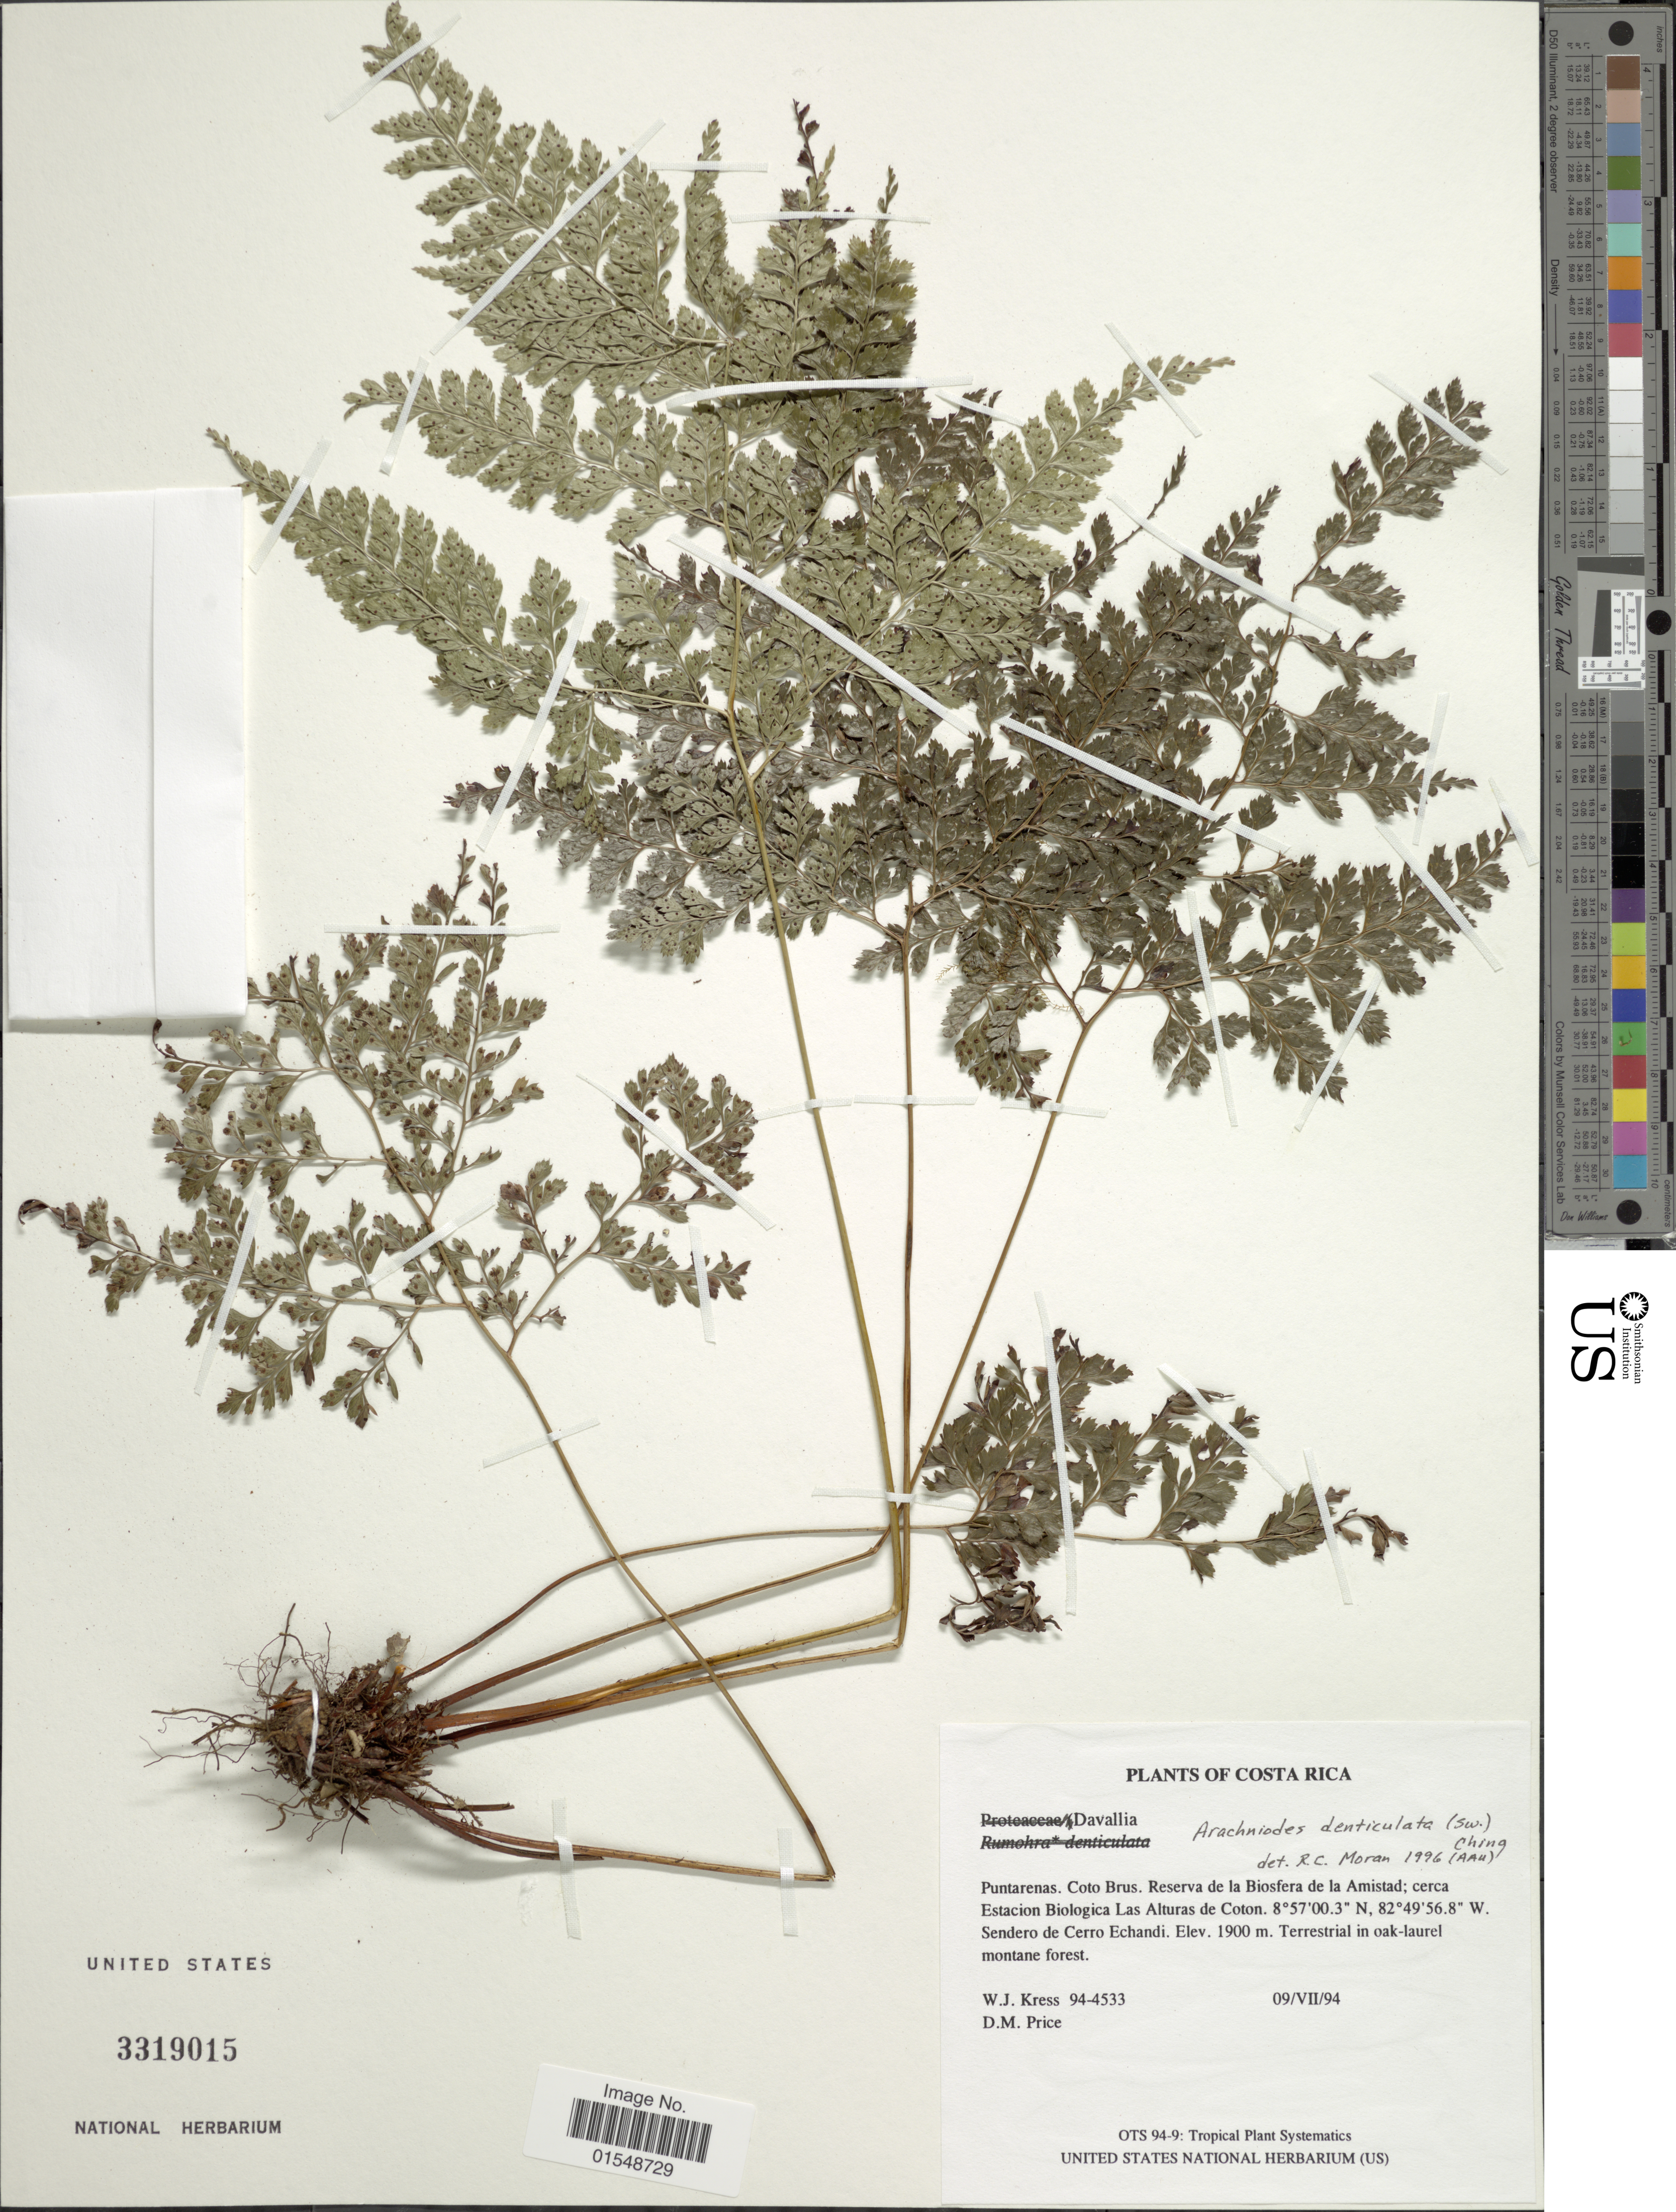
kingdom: Plantae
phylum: Tracheophyta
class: Polypodiopsida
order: Polypodiales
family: Dryopteridaceae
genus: Arachniodes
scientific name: Arachniodes denticulata var. jucunda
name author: (Fée) Lellinger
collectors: W. J. Kress & D. M. Price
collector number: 94-4533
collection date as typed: Transcribed d/m/y: 9/7/94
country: Costa Rica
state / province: Puntarenas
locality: Coto Brus. reserva de la Biosfera de la Amistad; cerca Estacion Biologica Las Alturas de Coton, Sendero de Cerro Echandi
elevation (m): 1900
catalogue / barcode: US 3319015